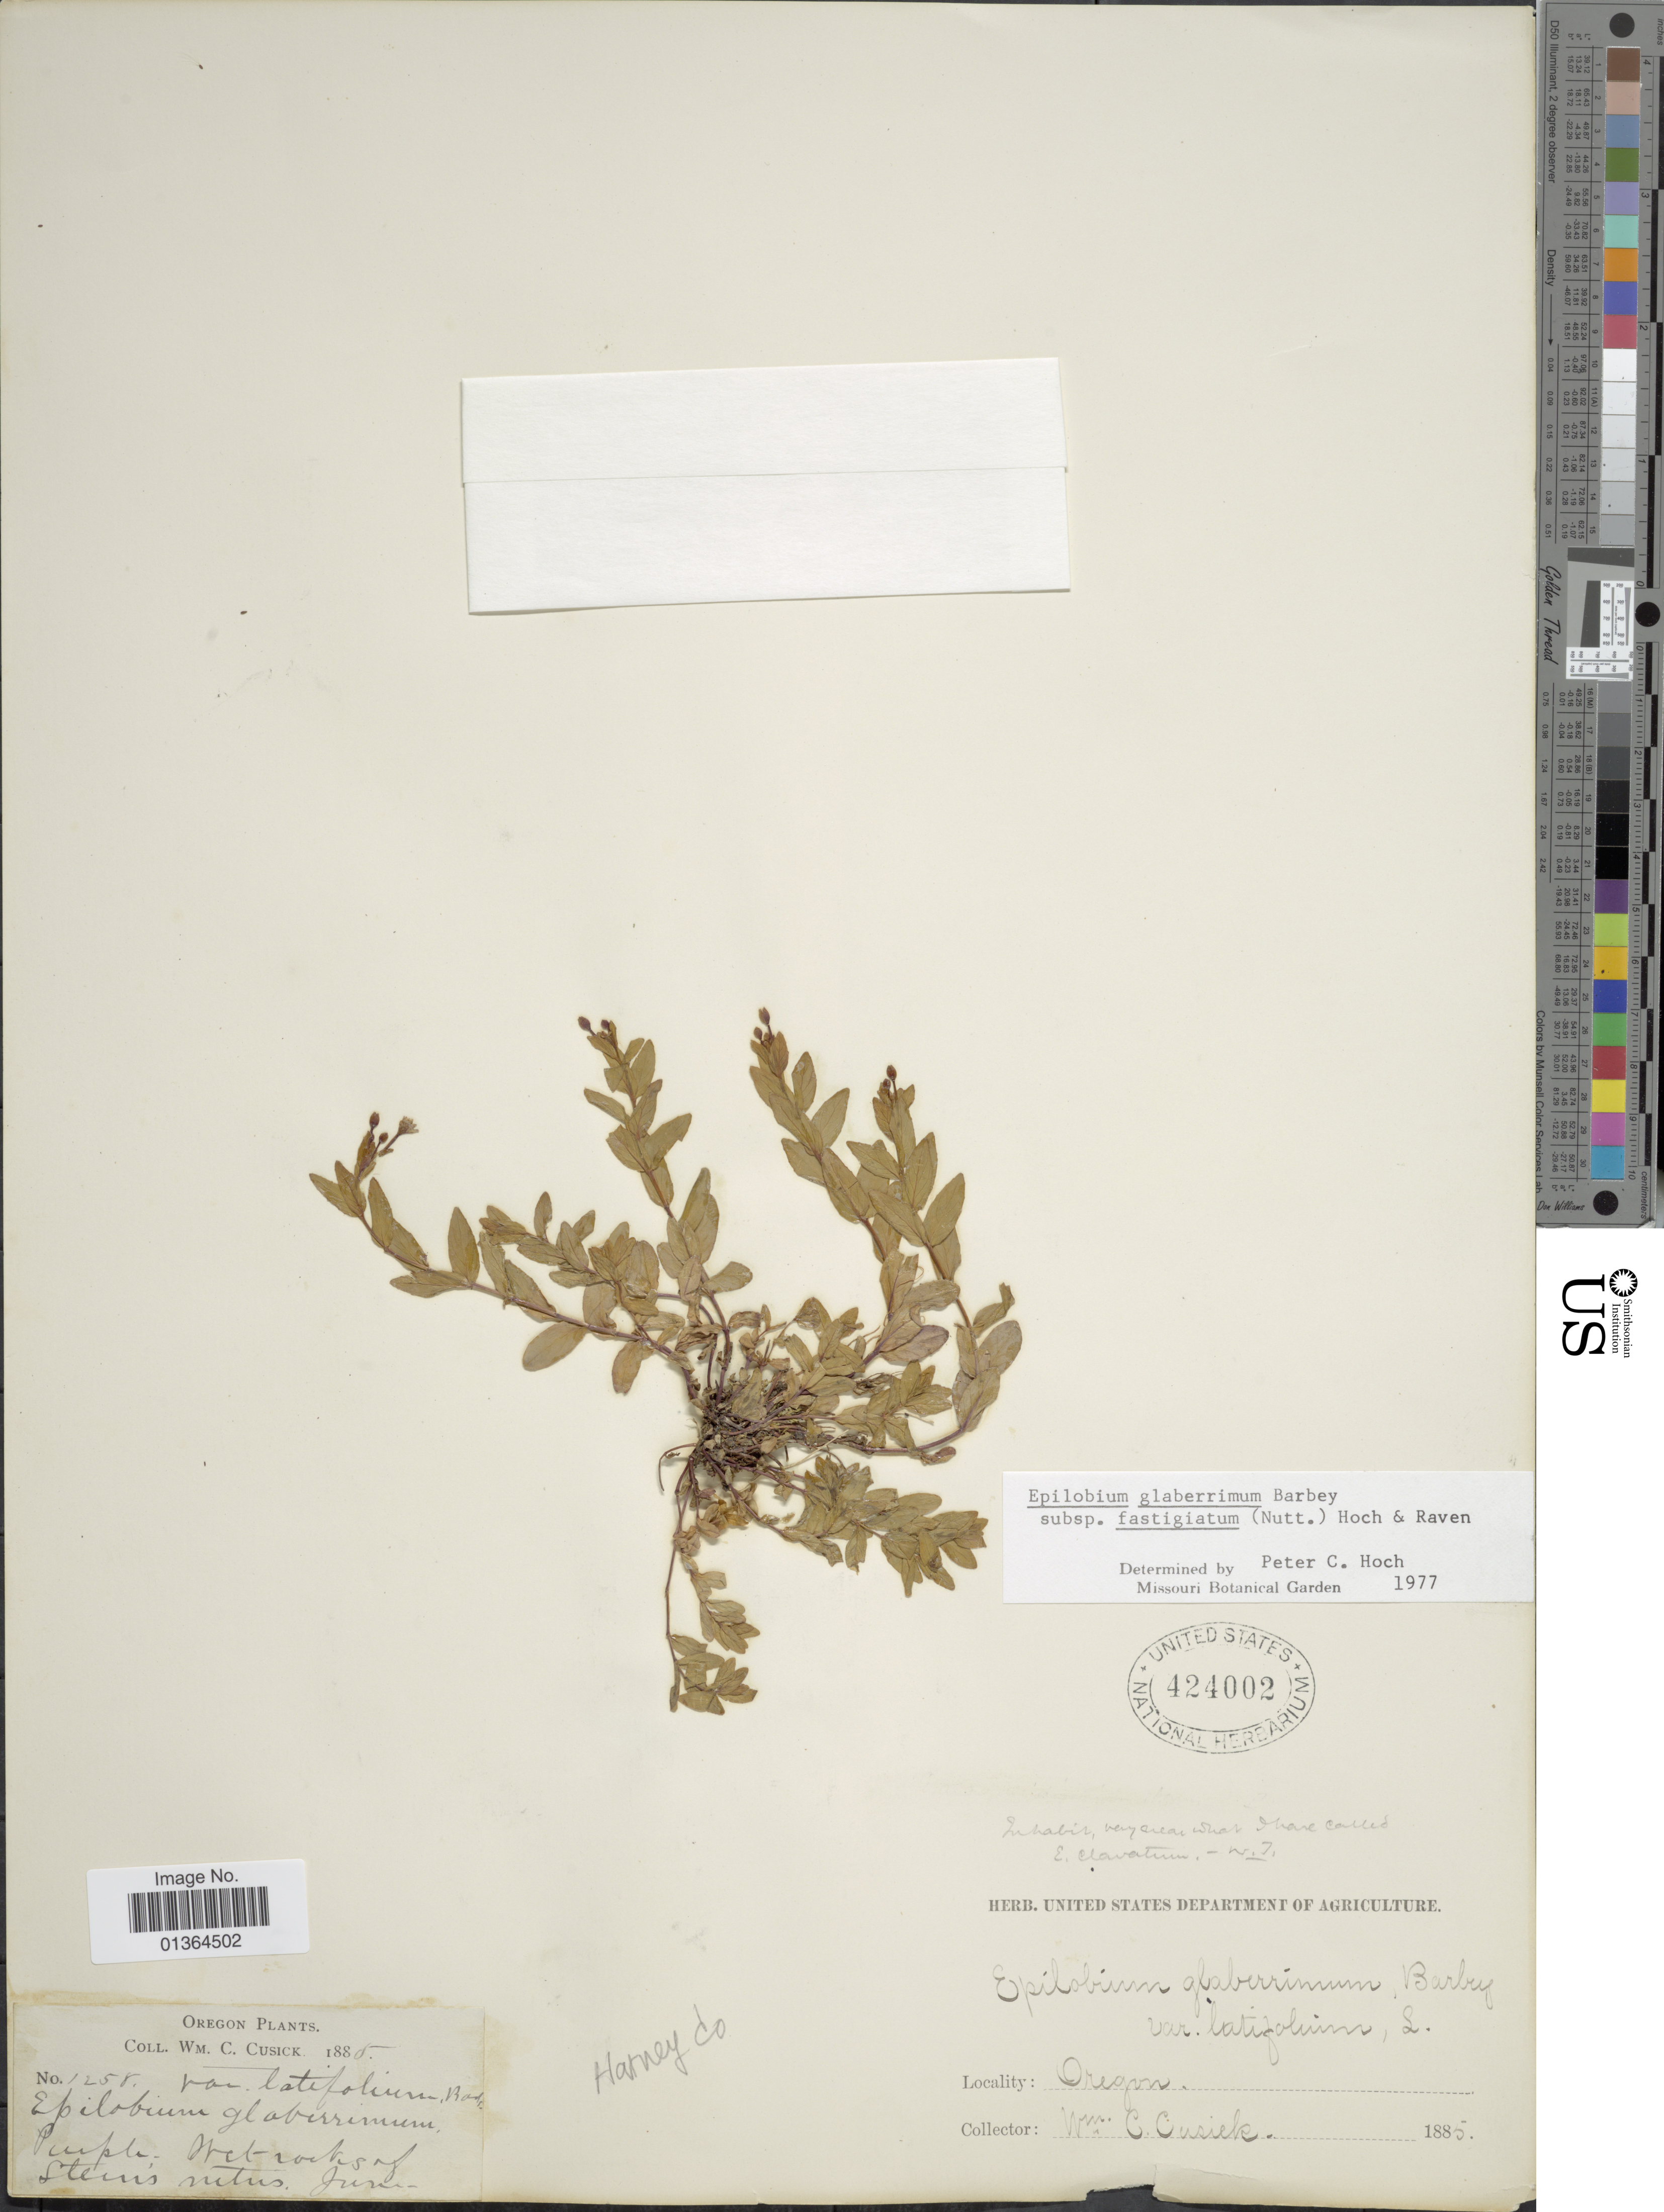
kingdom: Plantae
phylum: Tracheophyta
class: Magnoliopsida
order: Myrtales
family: Onagraceae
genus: Epilobium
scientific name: Epilobium glaberrimum subsp. fastigiatum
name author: (Nutt.) Hoch & P.H. Raven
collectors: W. C. Cusick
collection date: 1885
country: United States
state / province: Oregon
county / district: Harney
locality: Harney Co.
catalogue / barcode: US 424002